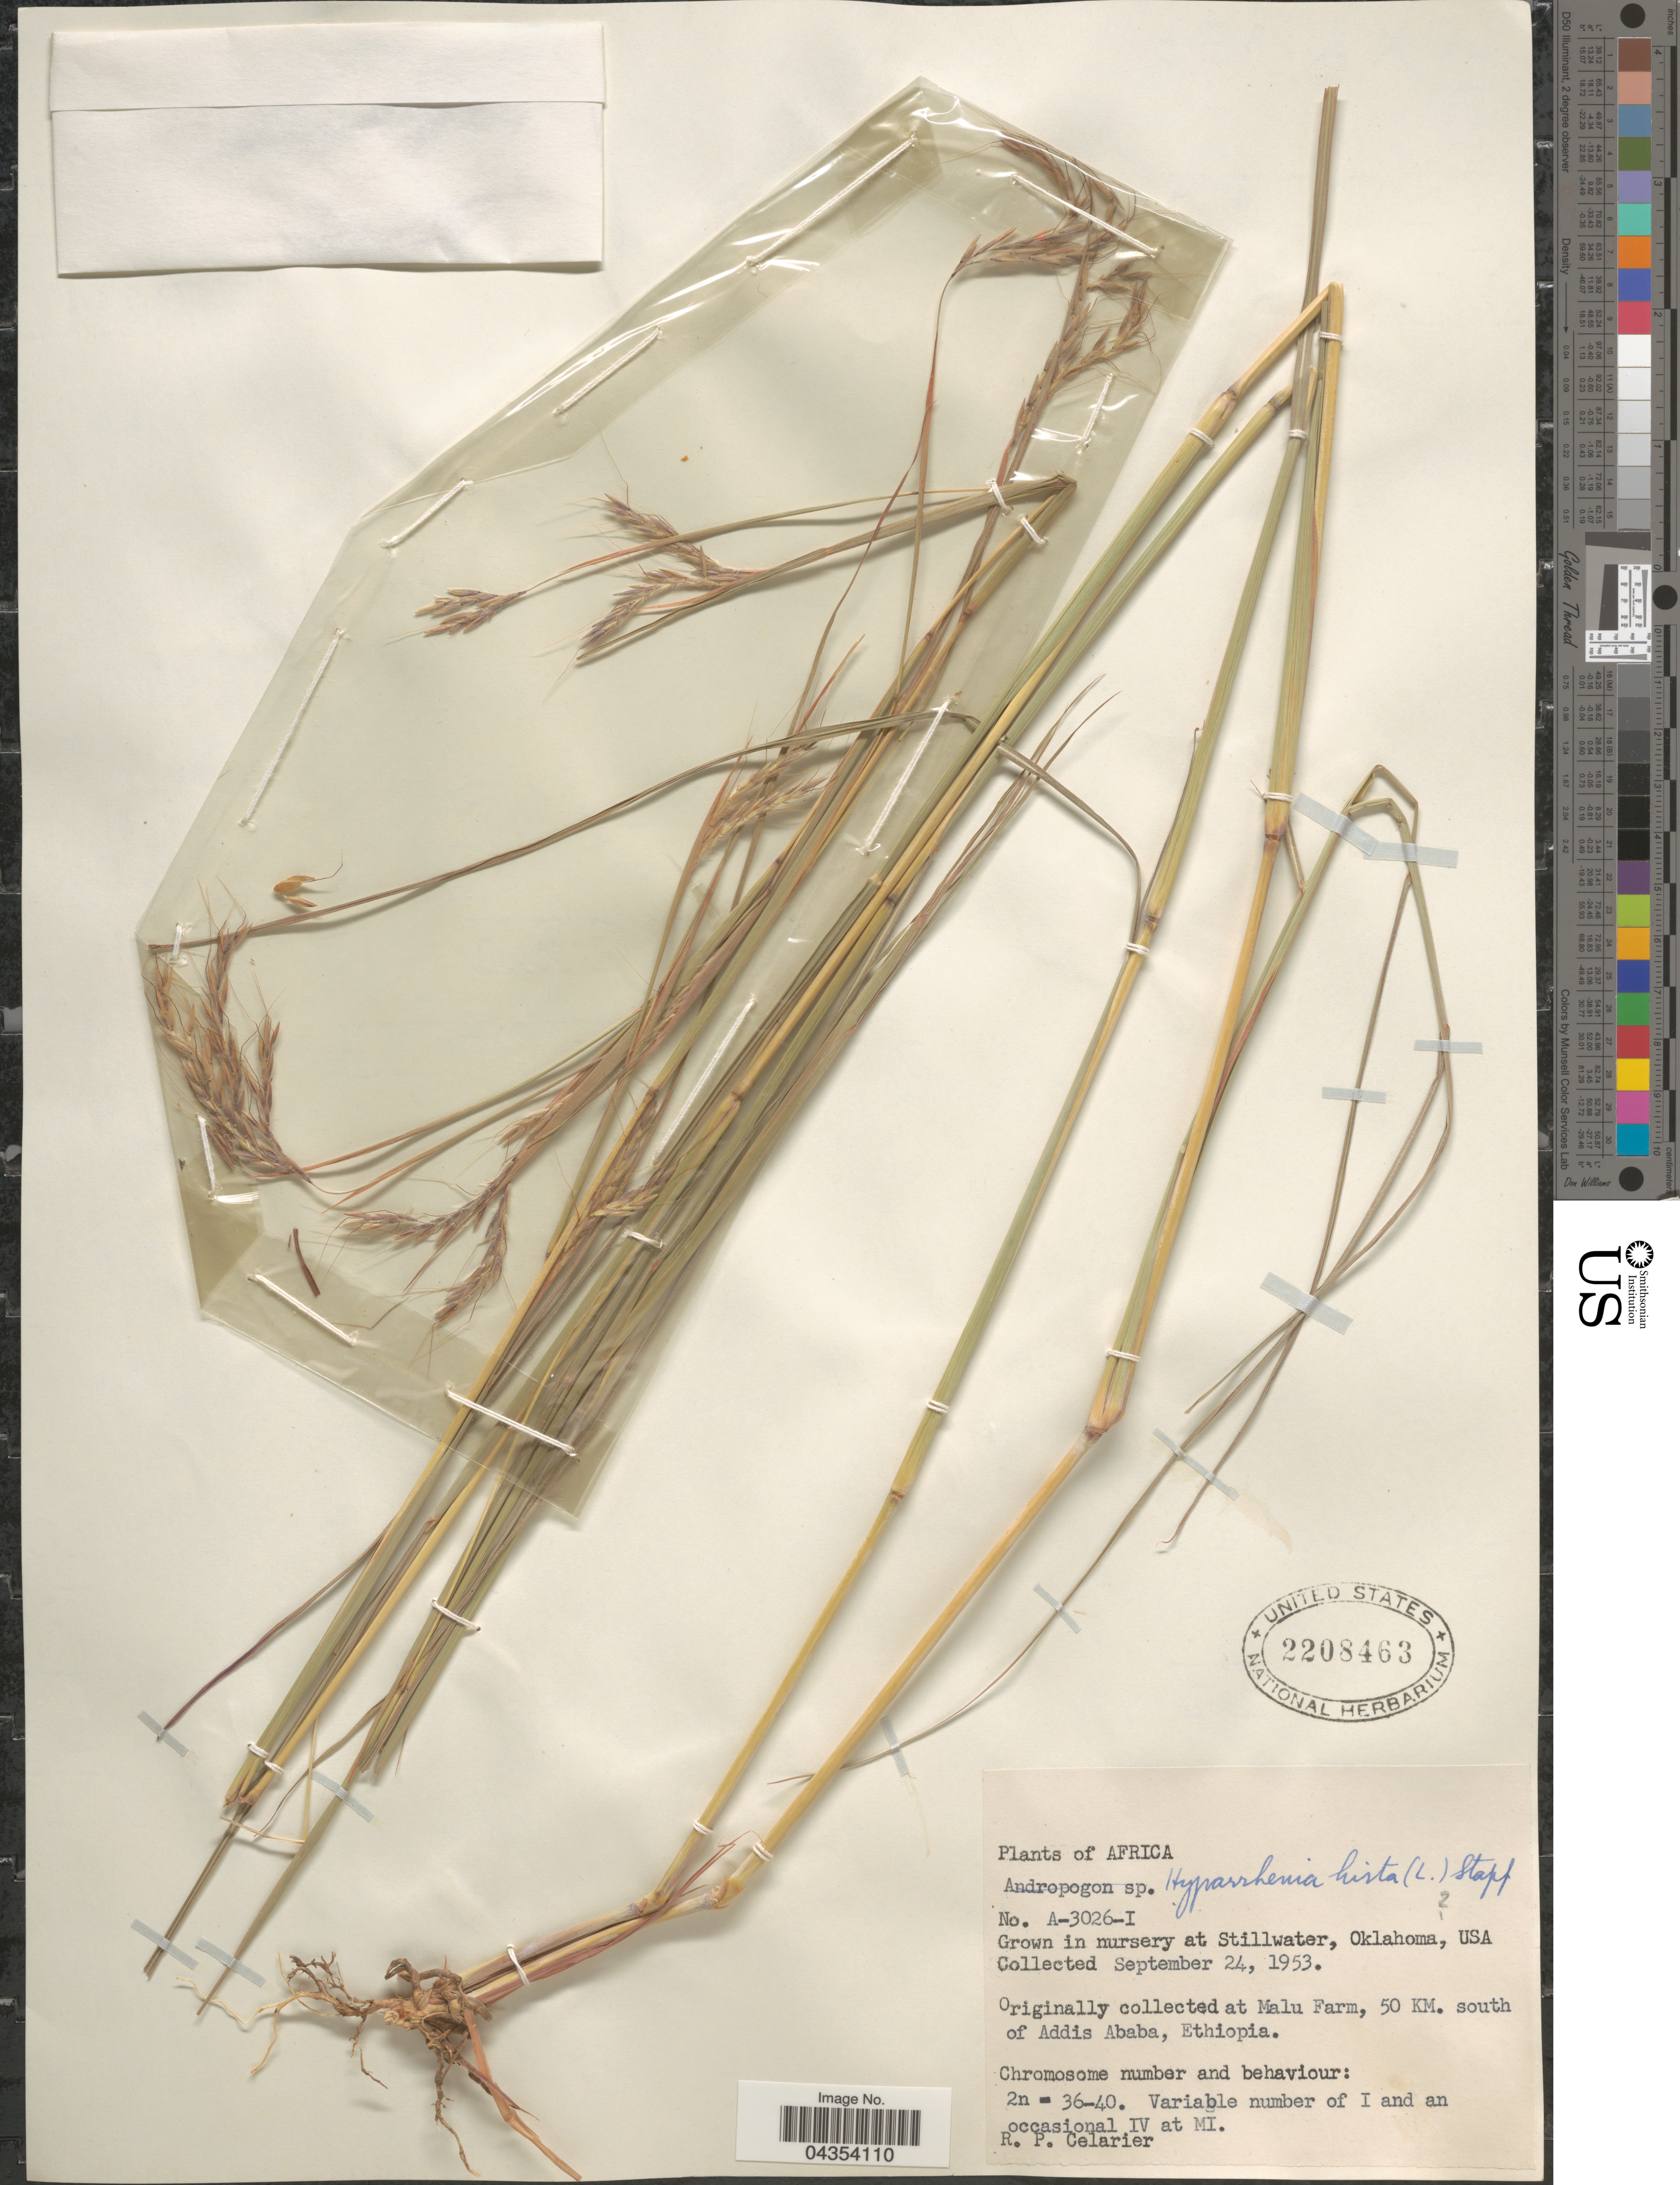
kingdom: Plantae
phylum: Tracheophyta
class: Liliopsida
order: Poales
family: Poaceae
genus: Hyparrhenia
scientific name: Hyparrhenia hirta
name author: (L.) Stapf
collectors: R. Celarier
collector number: A-3026-I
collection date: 1953-09-24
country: United States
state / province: Oklahoma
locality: Grown in nursery at Stillwater, Oklahoma, USA.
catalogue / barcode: US 2208463